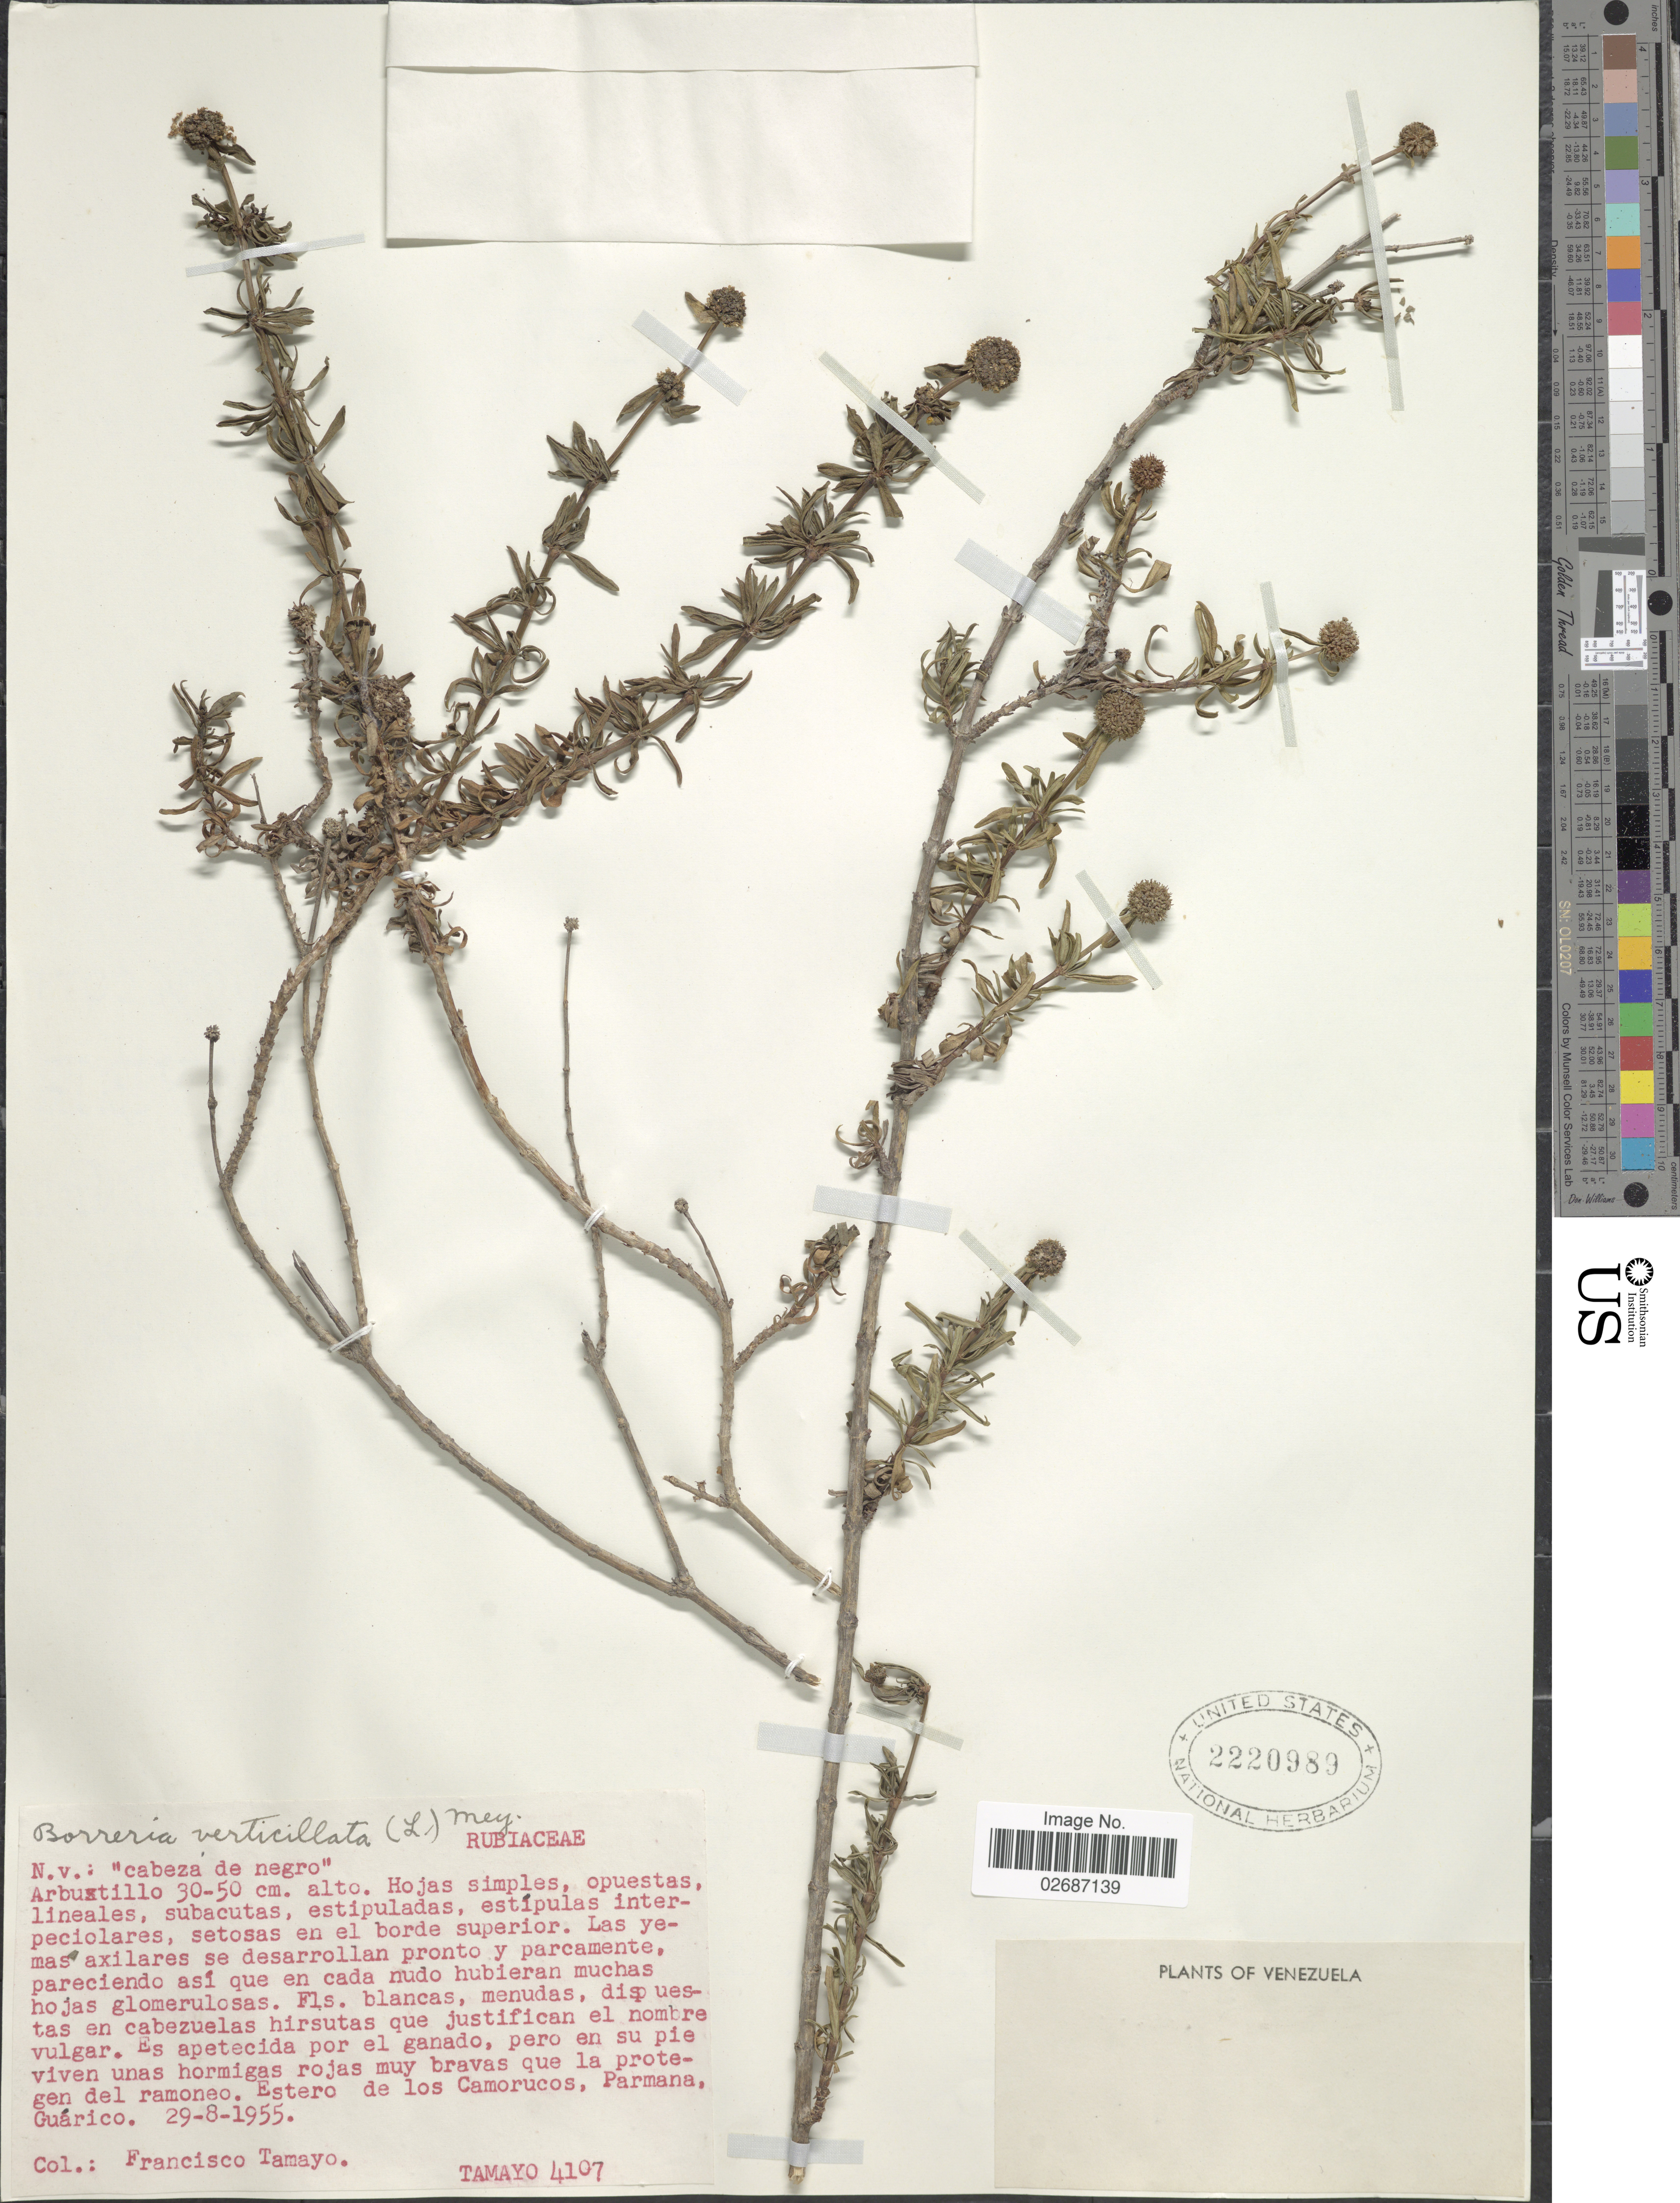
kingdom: Plantae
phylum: Tracheophyta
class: Magnoliopsida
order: Gentianales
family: Rubiaceae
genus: Borreria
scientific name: Borreria verticillata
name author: (L.) G. Mey.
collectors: F. Tamayo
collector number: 4107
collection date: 1955-08-29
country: Venezuela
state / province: Guárico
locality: Estero de los Camorucos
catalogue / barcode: US 2220989